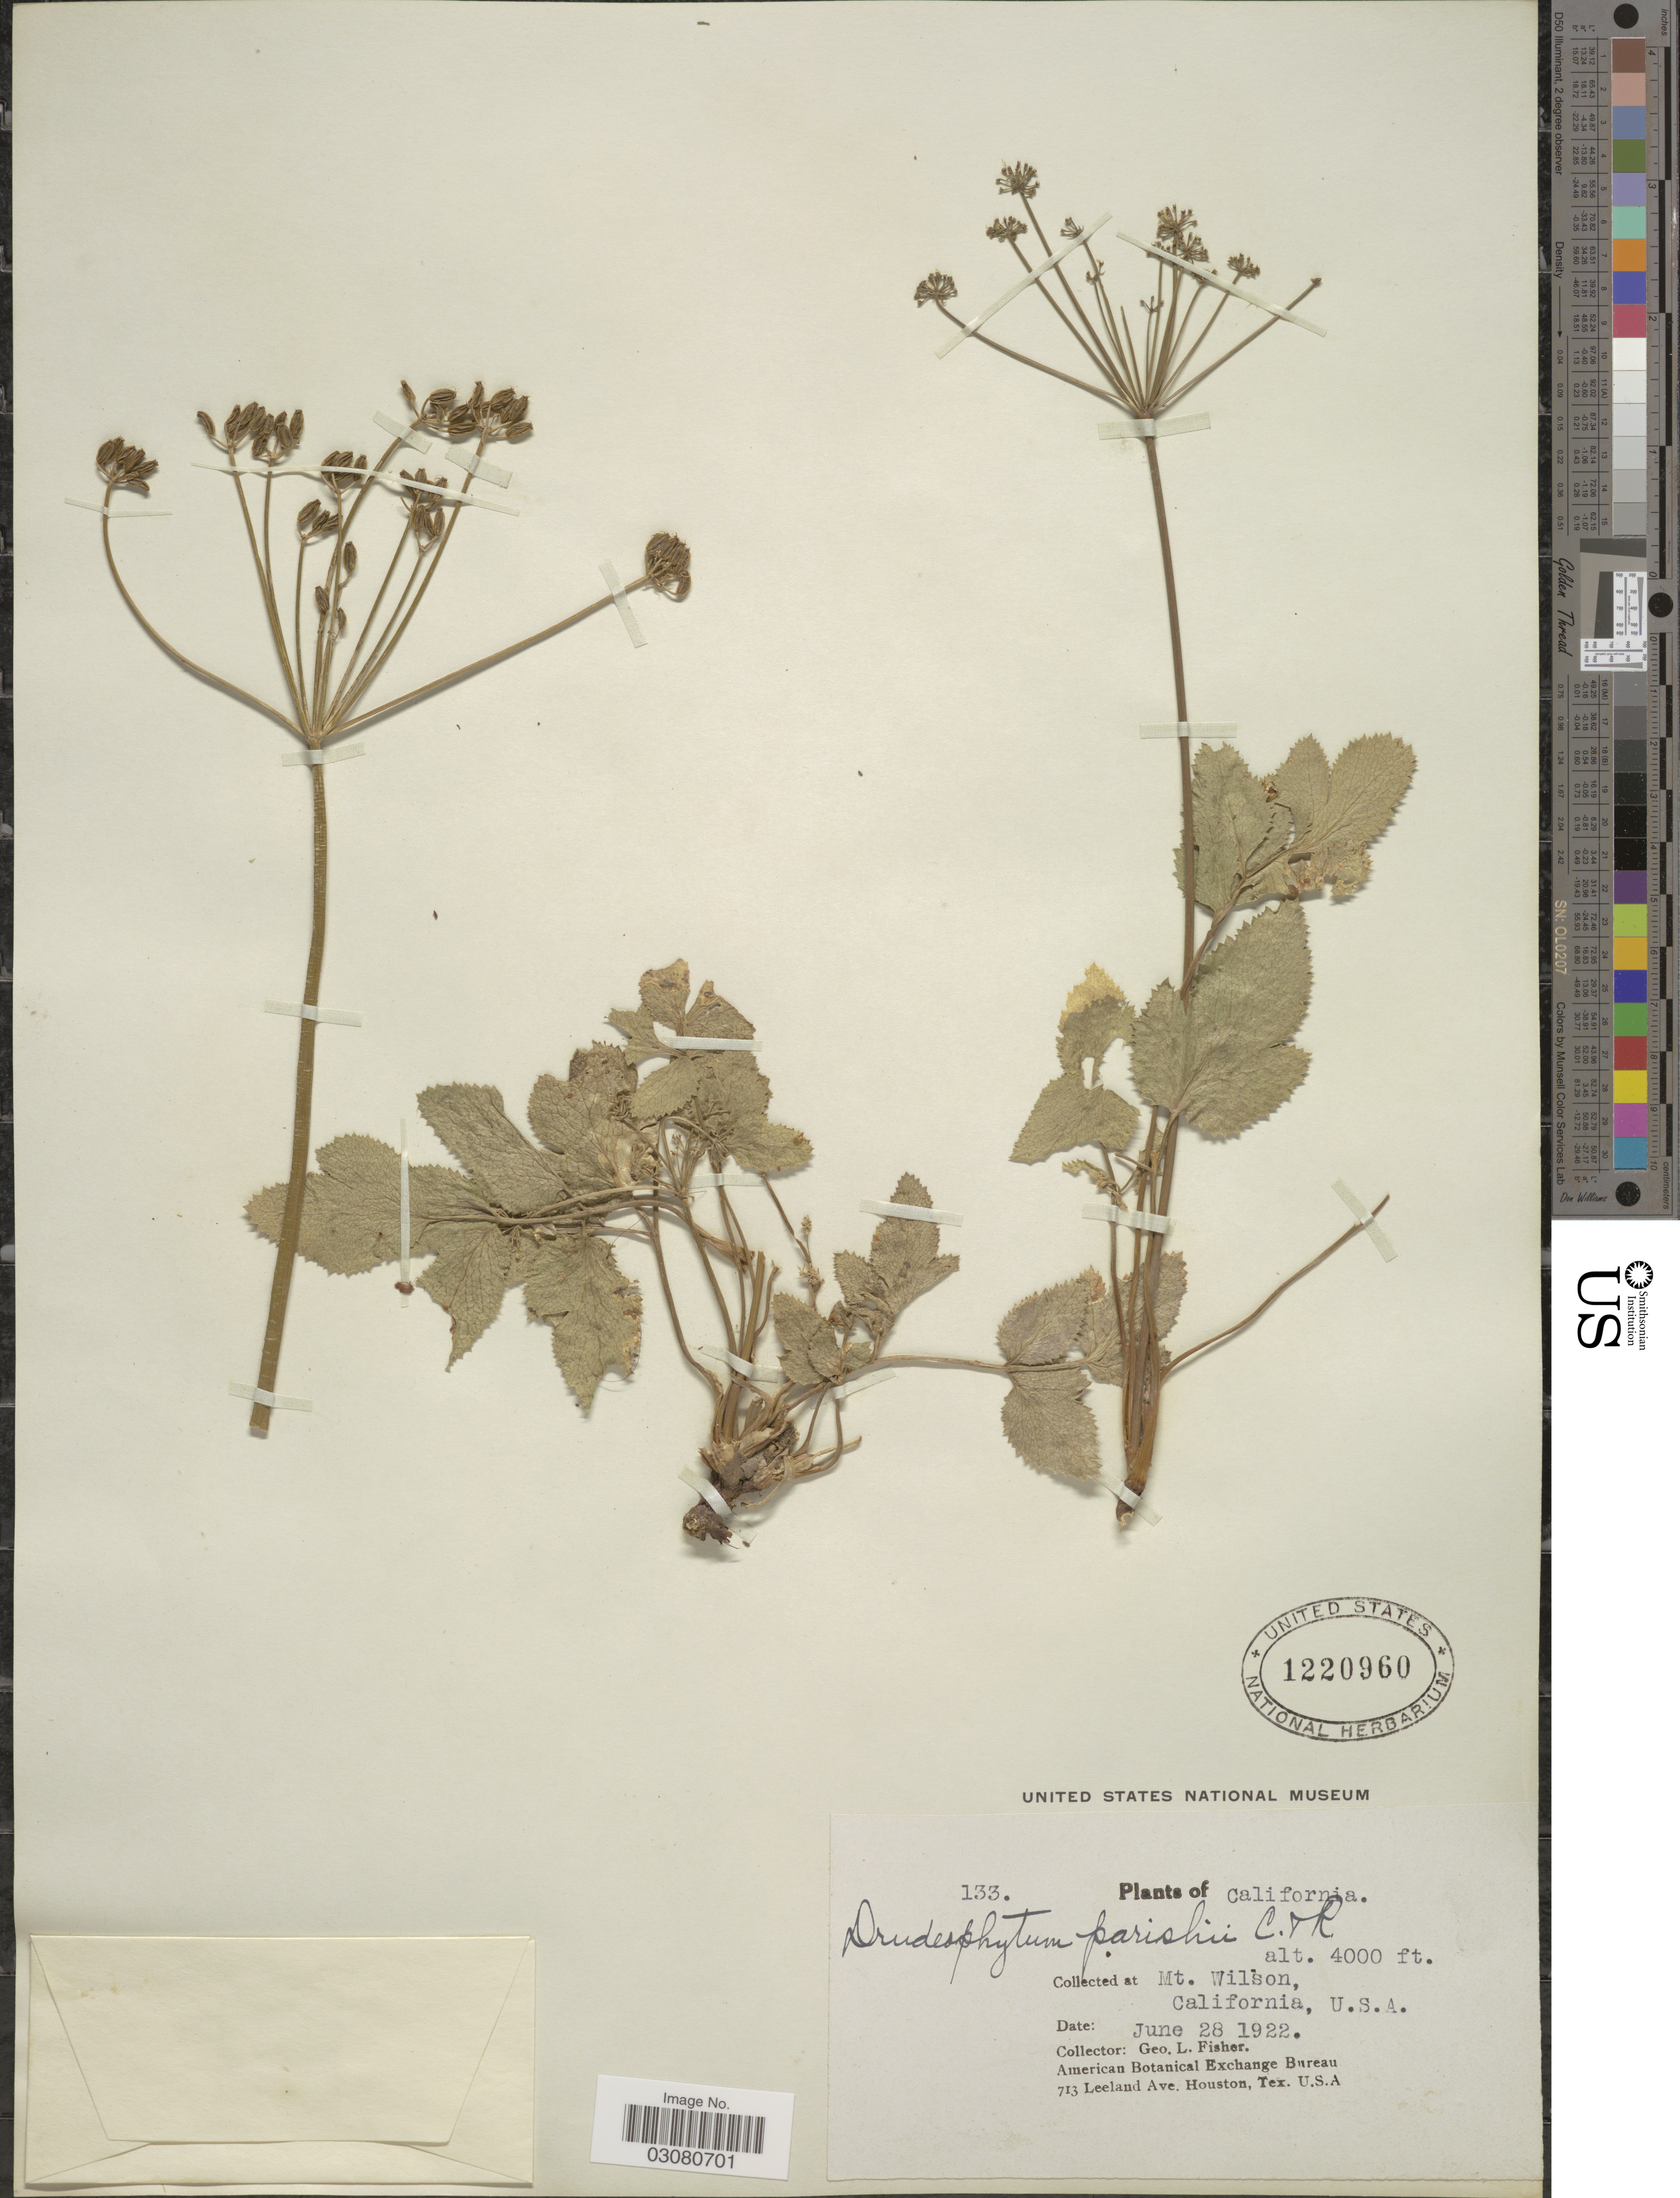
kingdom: Plantae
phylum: Tracheophyta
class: Magnoliopsida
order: Apiales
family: Apiaceae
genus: Drudeophytum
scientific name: Drudeophytum parishii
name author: (J.M. Coult. & Rose) J.M. Coult. & Rose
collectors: G. L. Fisher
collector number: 133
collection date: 1922-06-28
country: United States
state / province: California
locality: Mt. Wilson. U.S.A.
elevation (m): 1219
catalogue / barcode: US 1220960